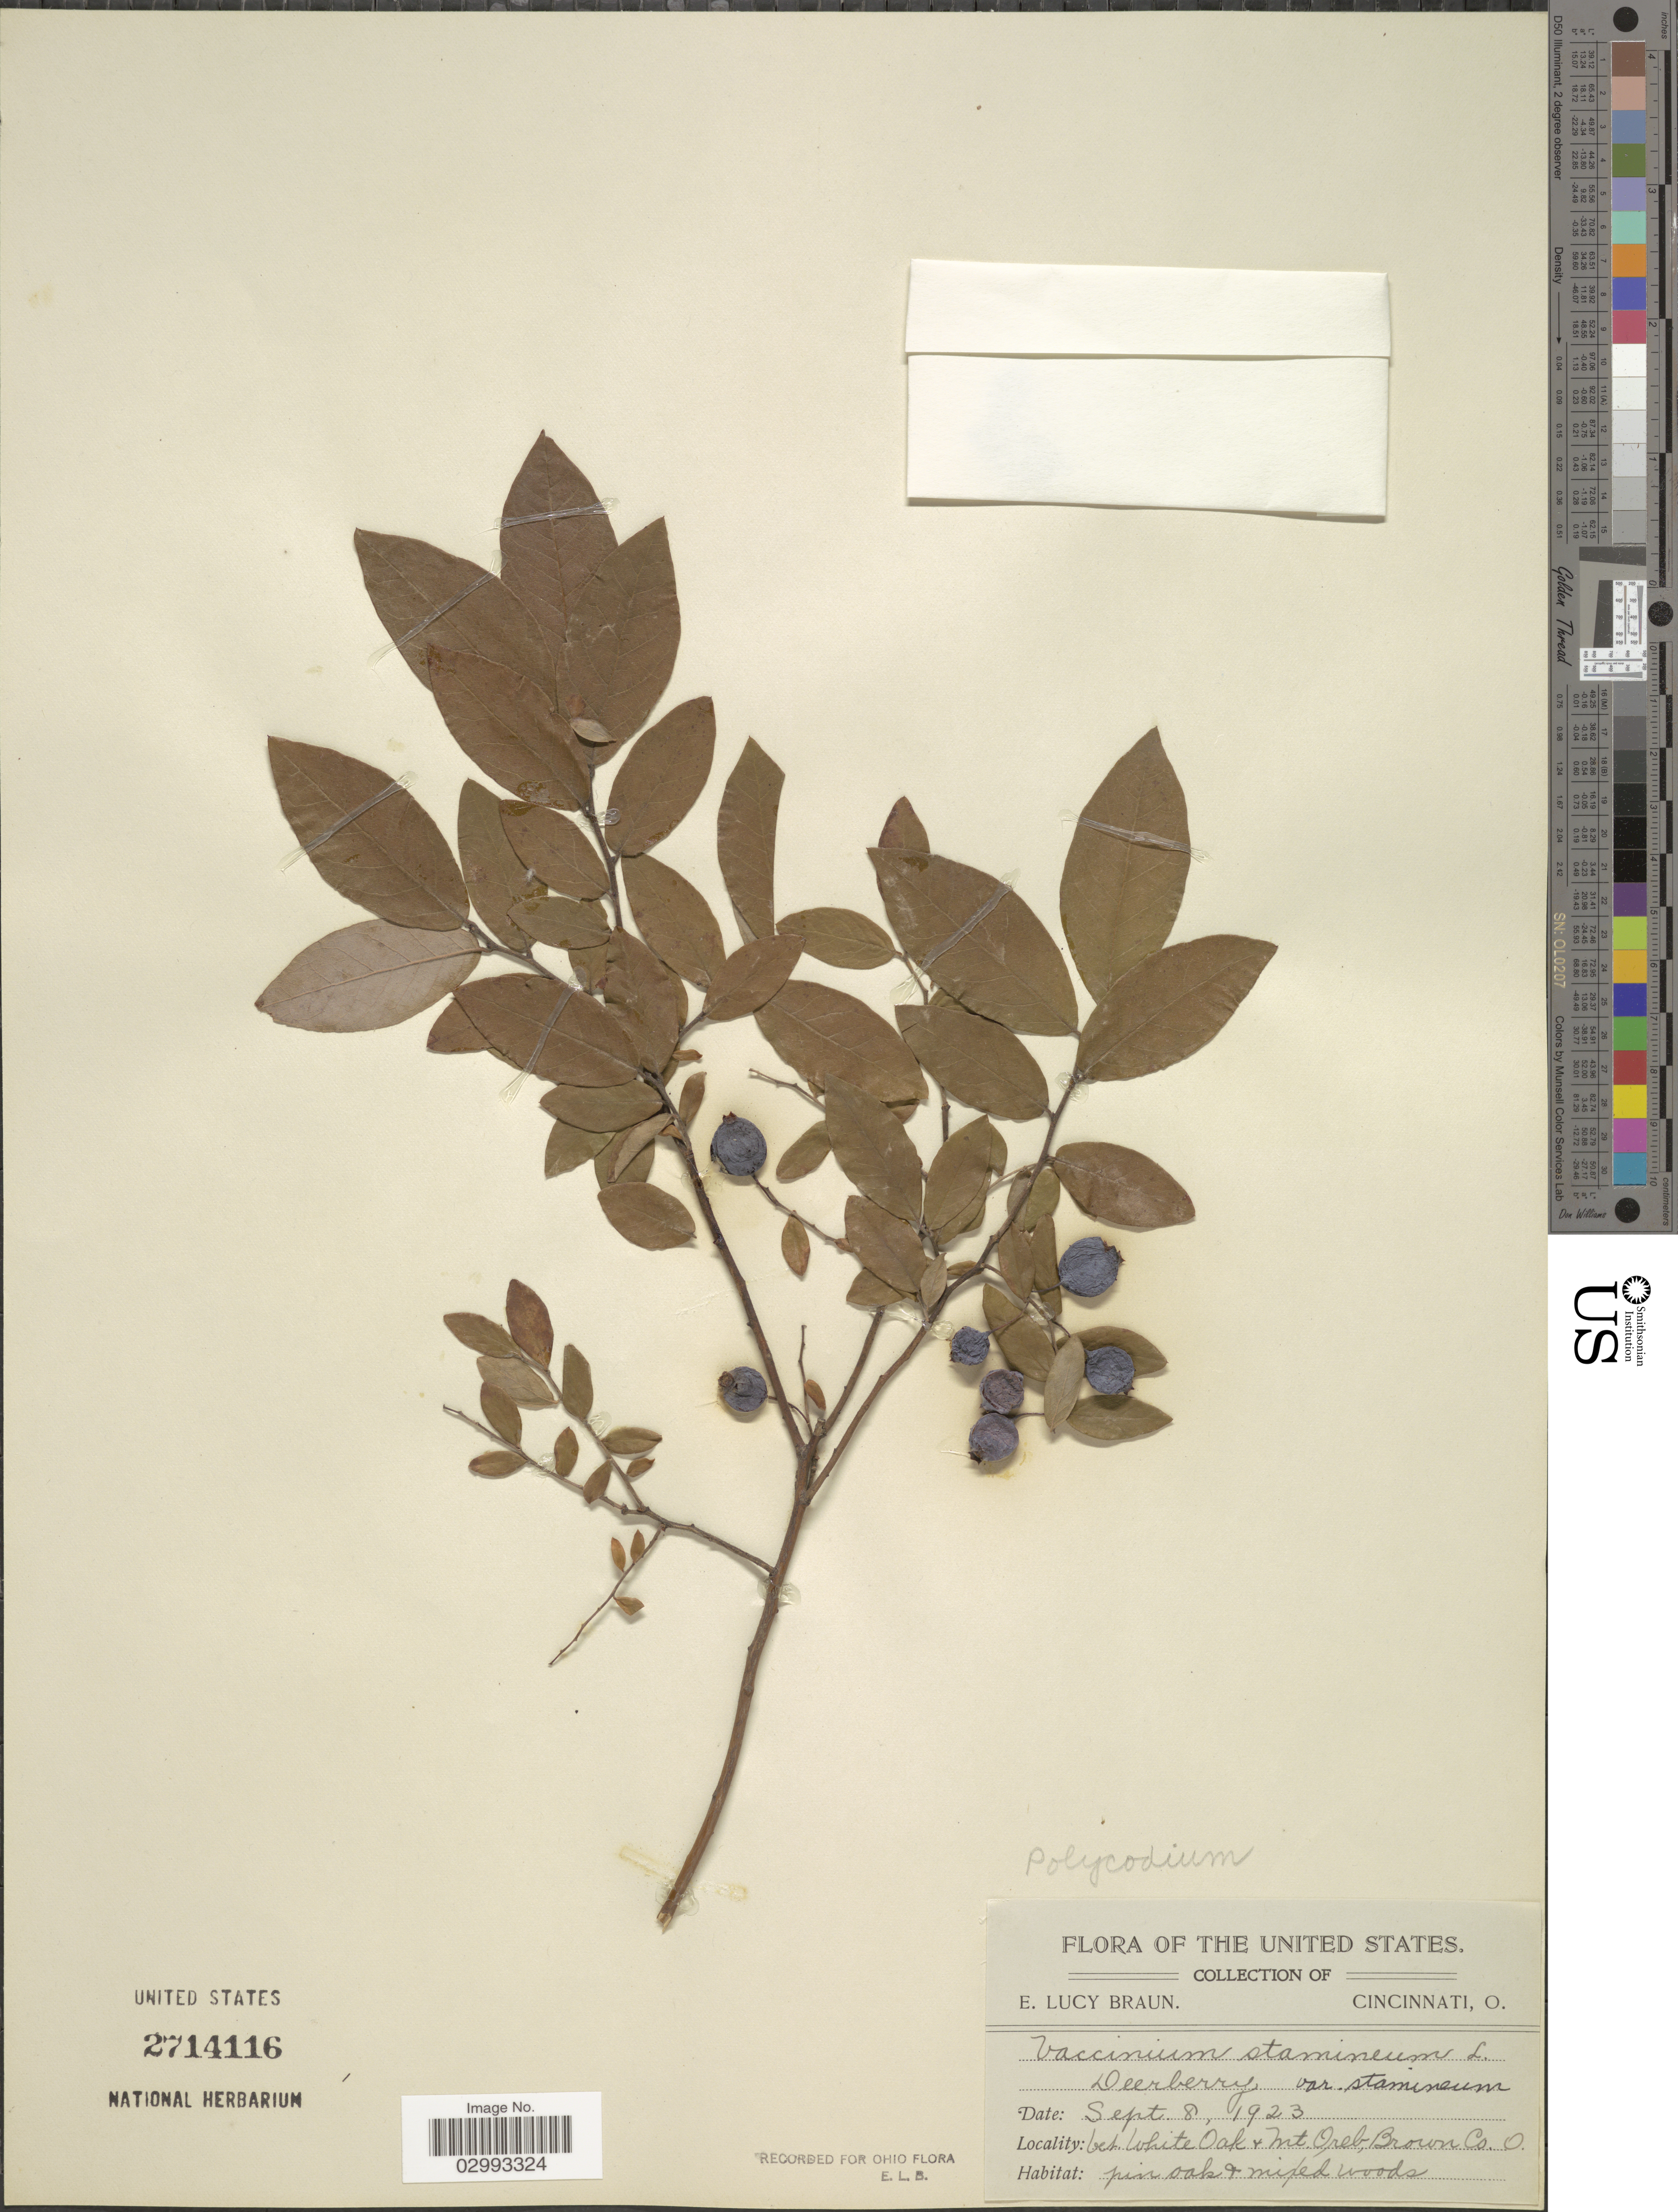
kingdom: Plantae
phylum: Tracheophyta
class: Magnoliopsida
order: Ericales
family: Ericaceae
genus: Polycodium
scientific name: Polycodium stamineum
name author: (L.) Greene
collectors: E. L. Braun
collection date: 1923-09-08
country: United States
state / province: Ohio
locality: Bet. White Oak + Mt. Orab, Brown Co.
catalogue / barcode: US 2714116